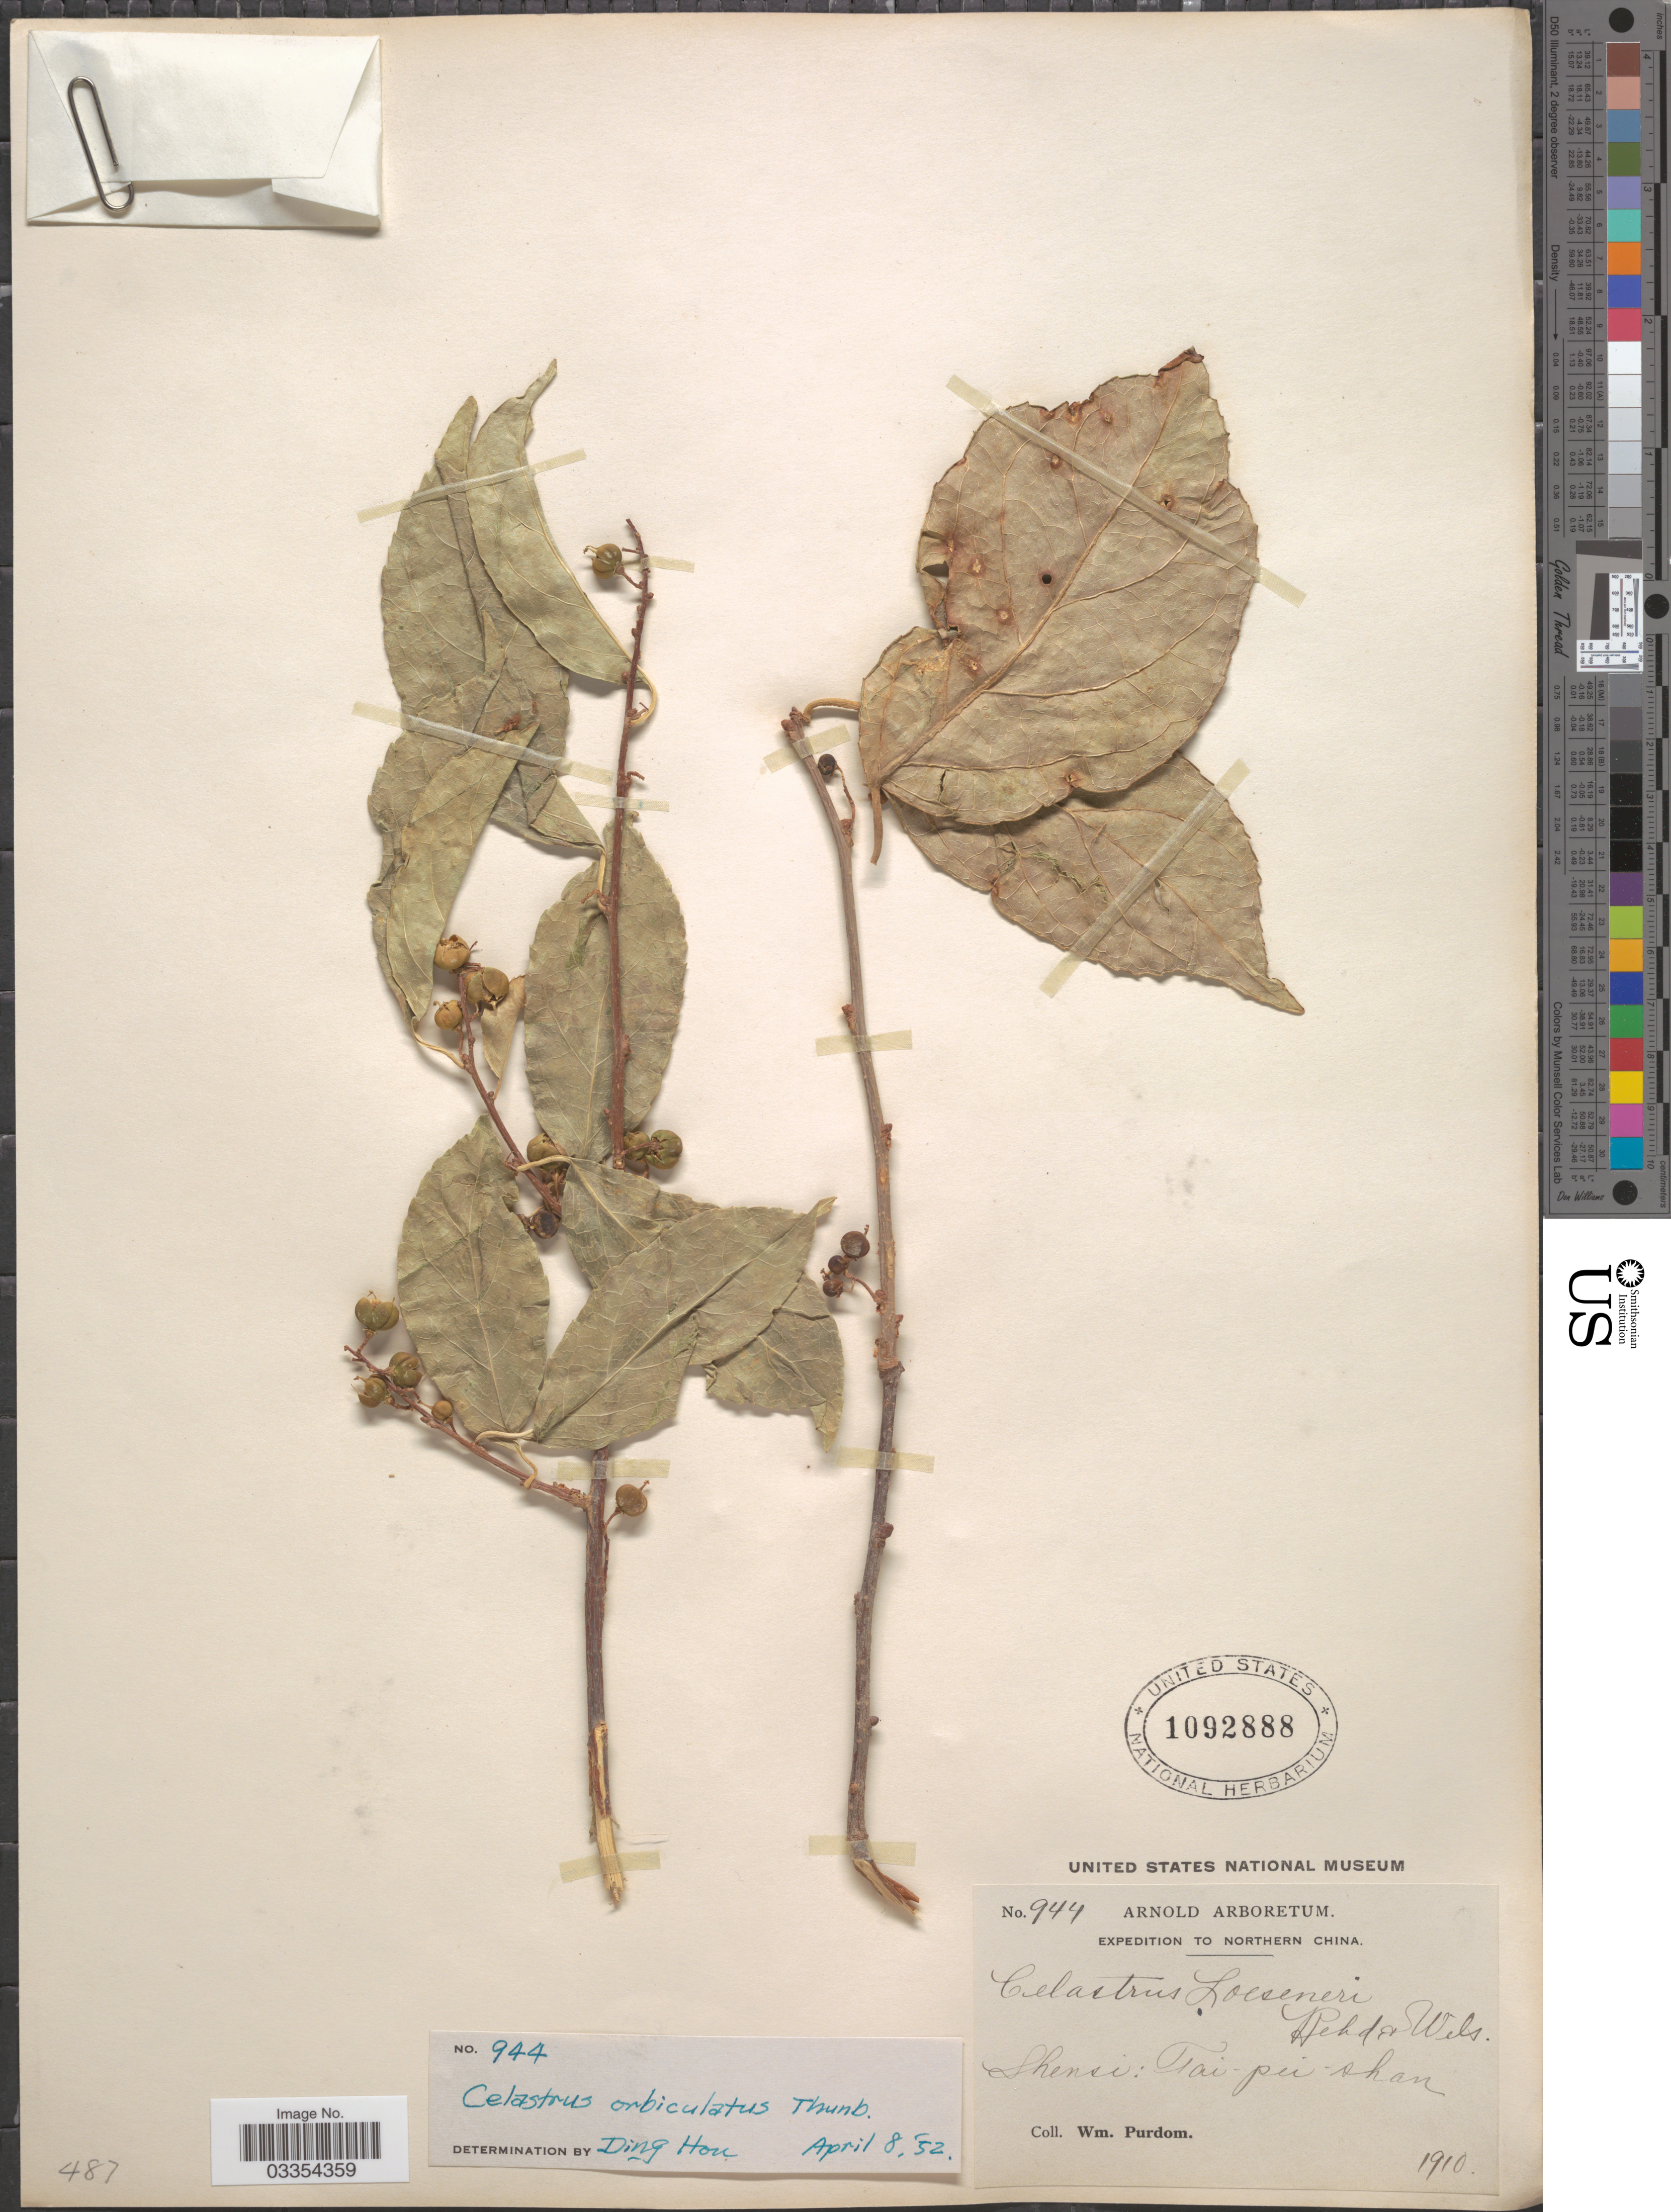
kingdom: Plantae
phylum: Tracheophyta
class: Magnoliopsida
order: Celastrales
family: Celastraceae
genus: Celastrus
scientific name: Celastrus orbiculatus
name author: Thunb.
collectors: W. Purdom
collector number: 944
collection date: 1910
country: China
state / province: Shaanxi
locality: Northern China. Shensi: Tai-pei-shan.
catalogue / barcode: US 1092888